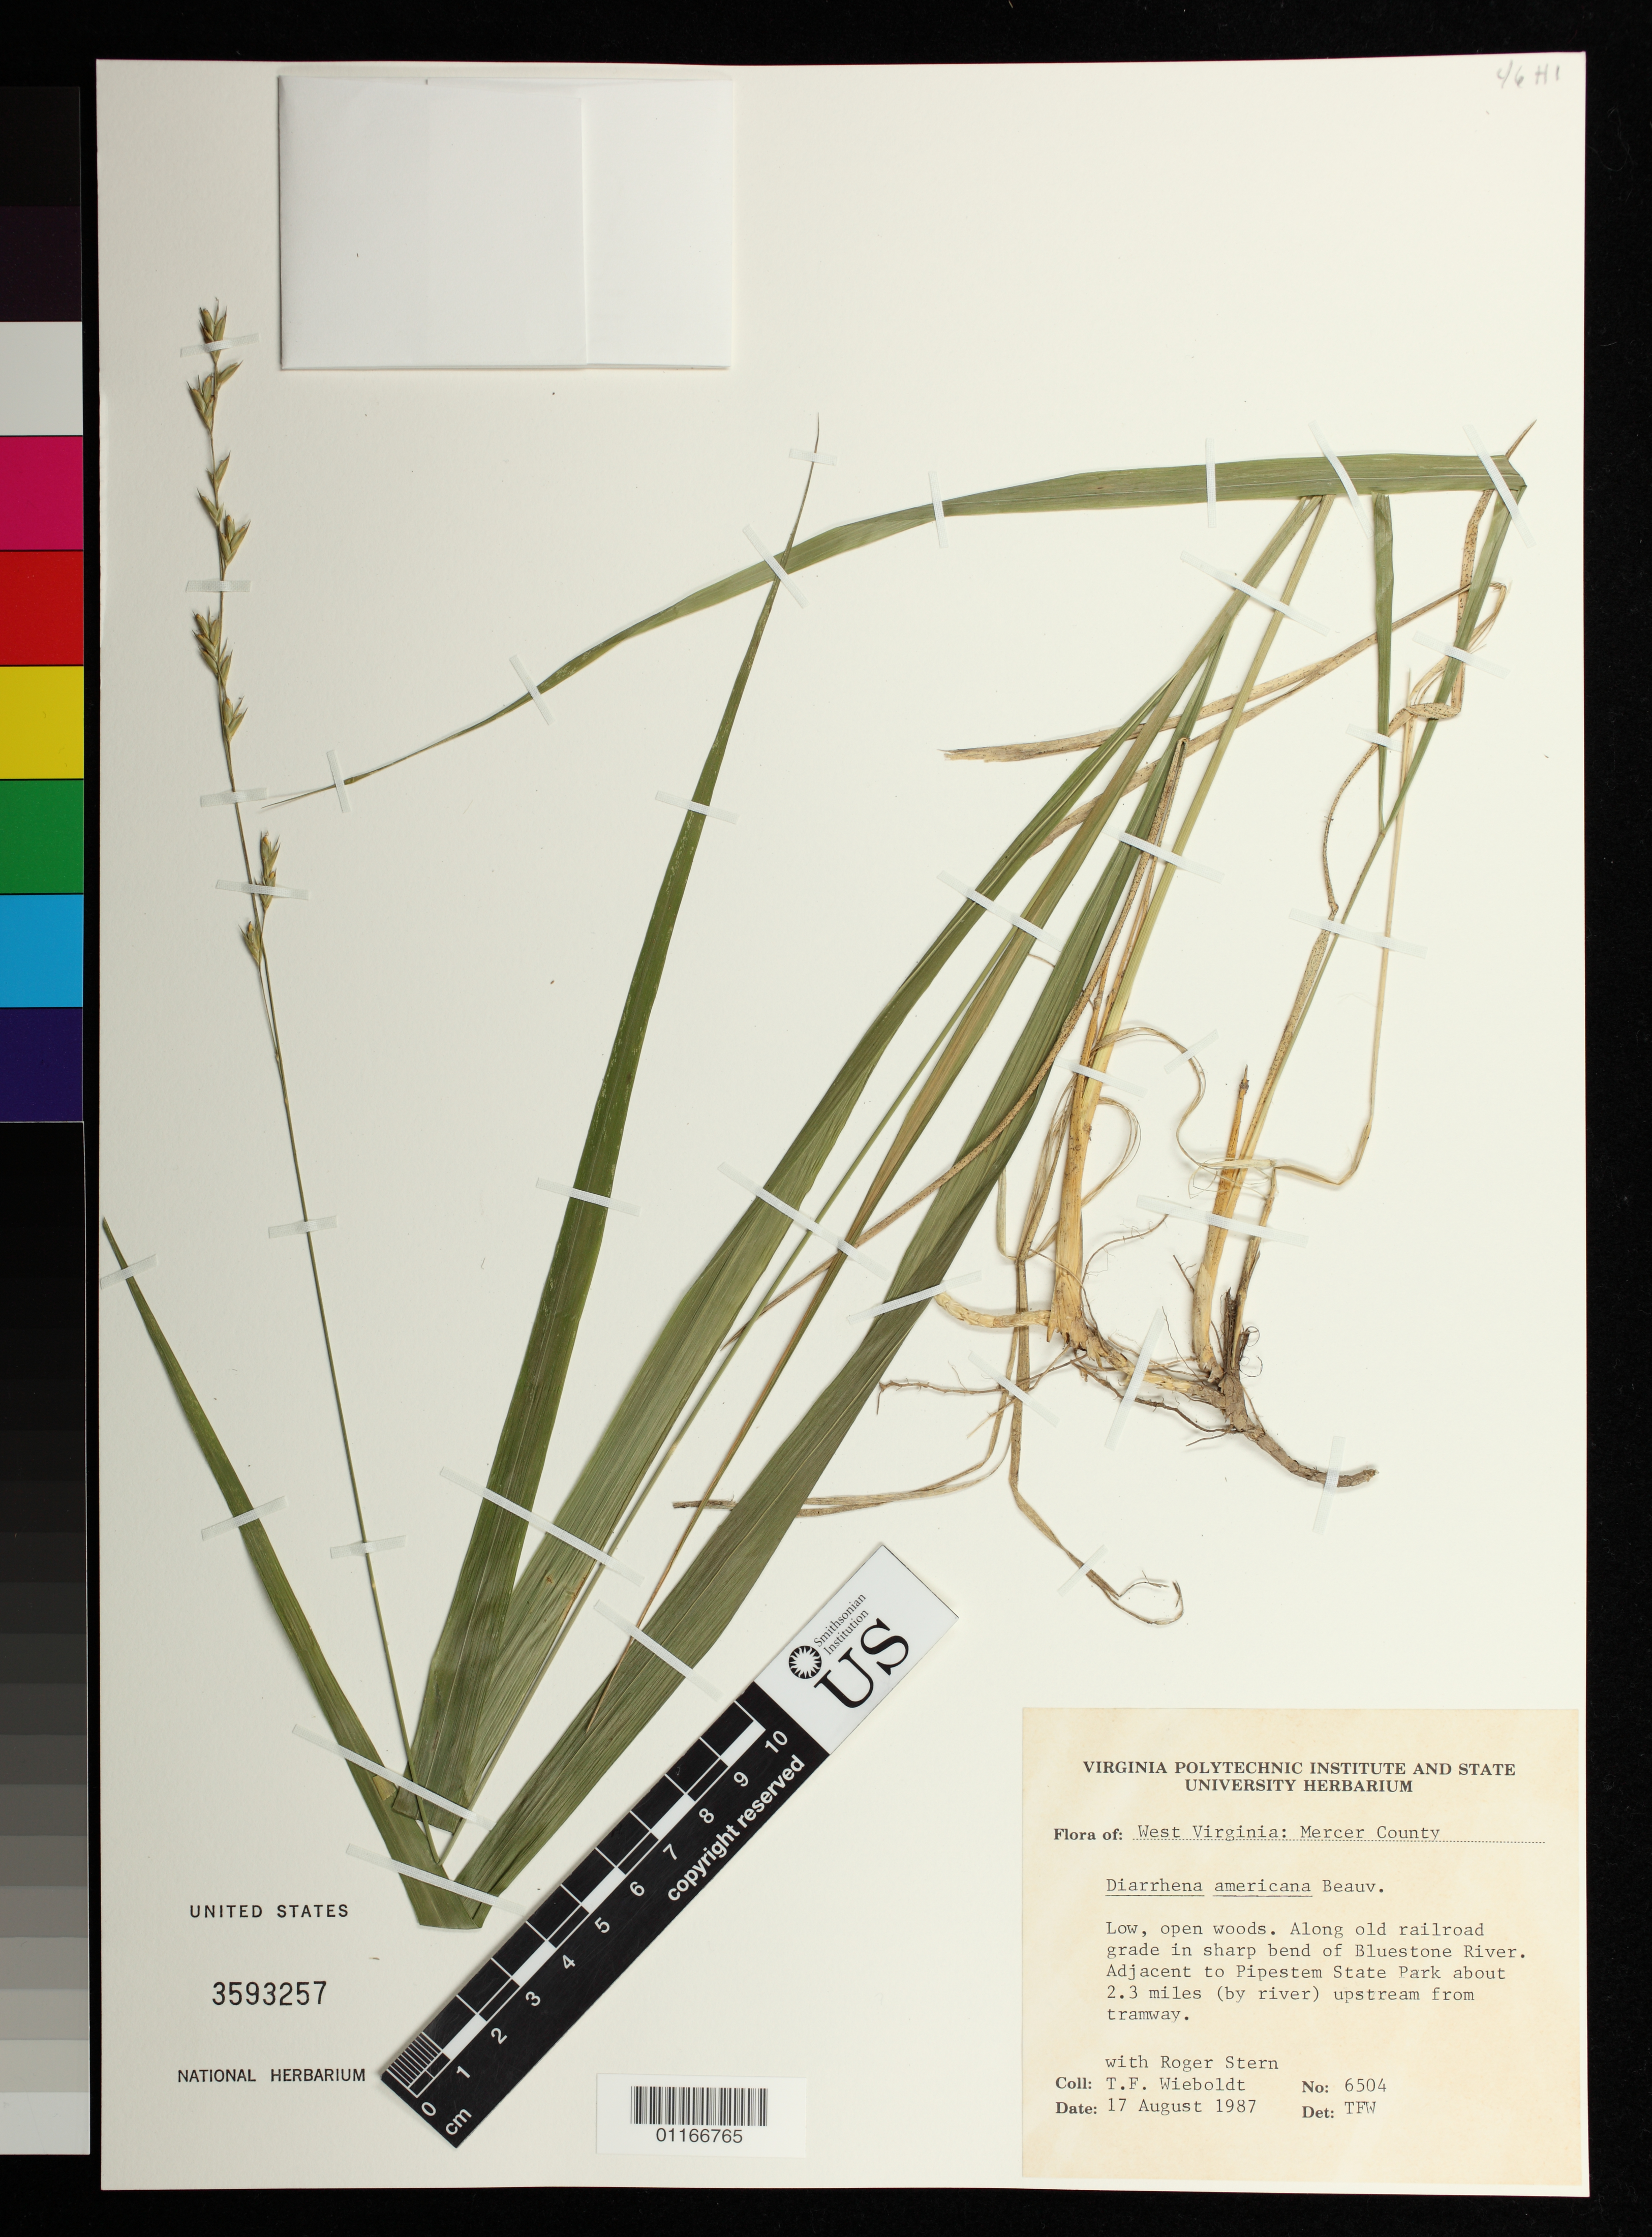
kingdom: Plantae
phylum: Tracheophyta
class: Liliopsida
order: Poales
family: Poaceae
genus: Diarrhena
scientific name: Diarrhena americana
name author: P. Beauv.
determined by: Wieboldt, Thomas F.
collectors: T. Wieboldt & R. Stern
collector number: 6504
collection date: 1987-08-12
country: United States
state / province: West Virginia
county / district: Mercer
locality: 2.3 miles (by river) upstream from tramway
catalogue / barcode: US 3593257